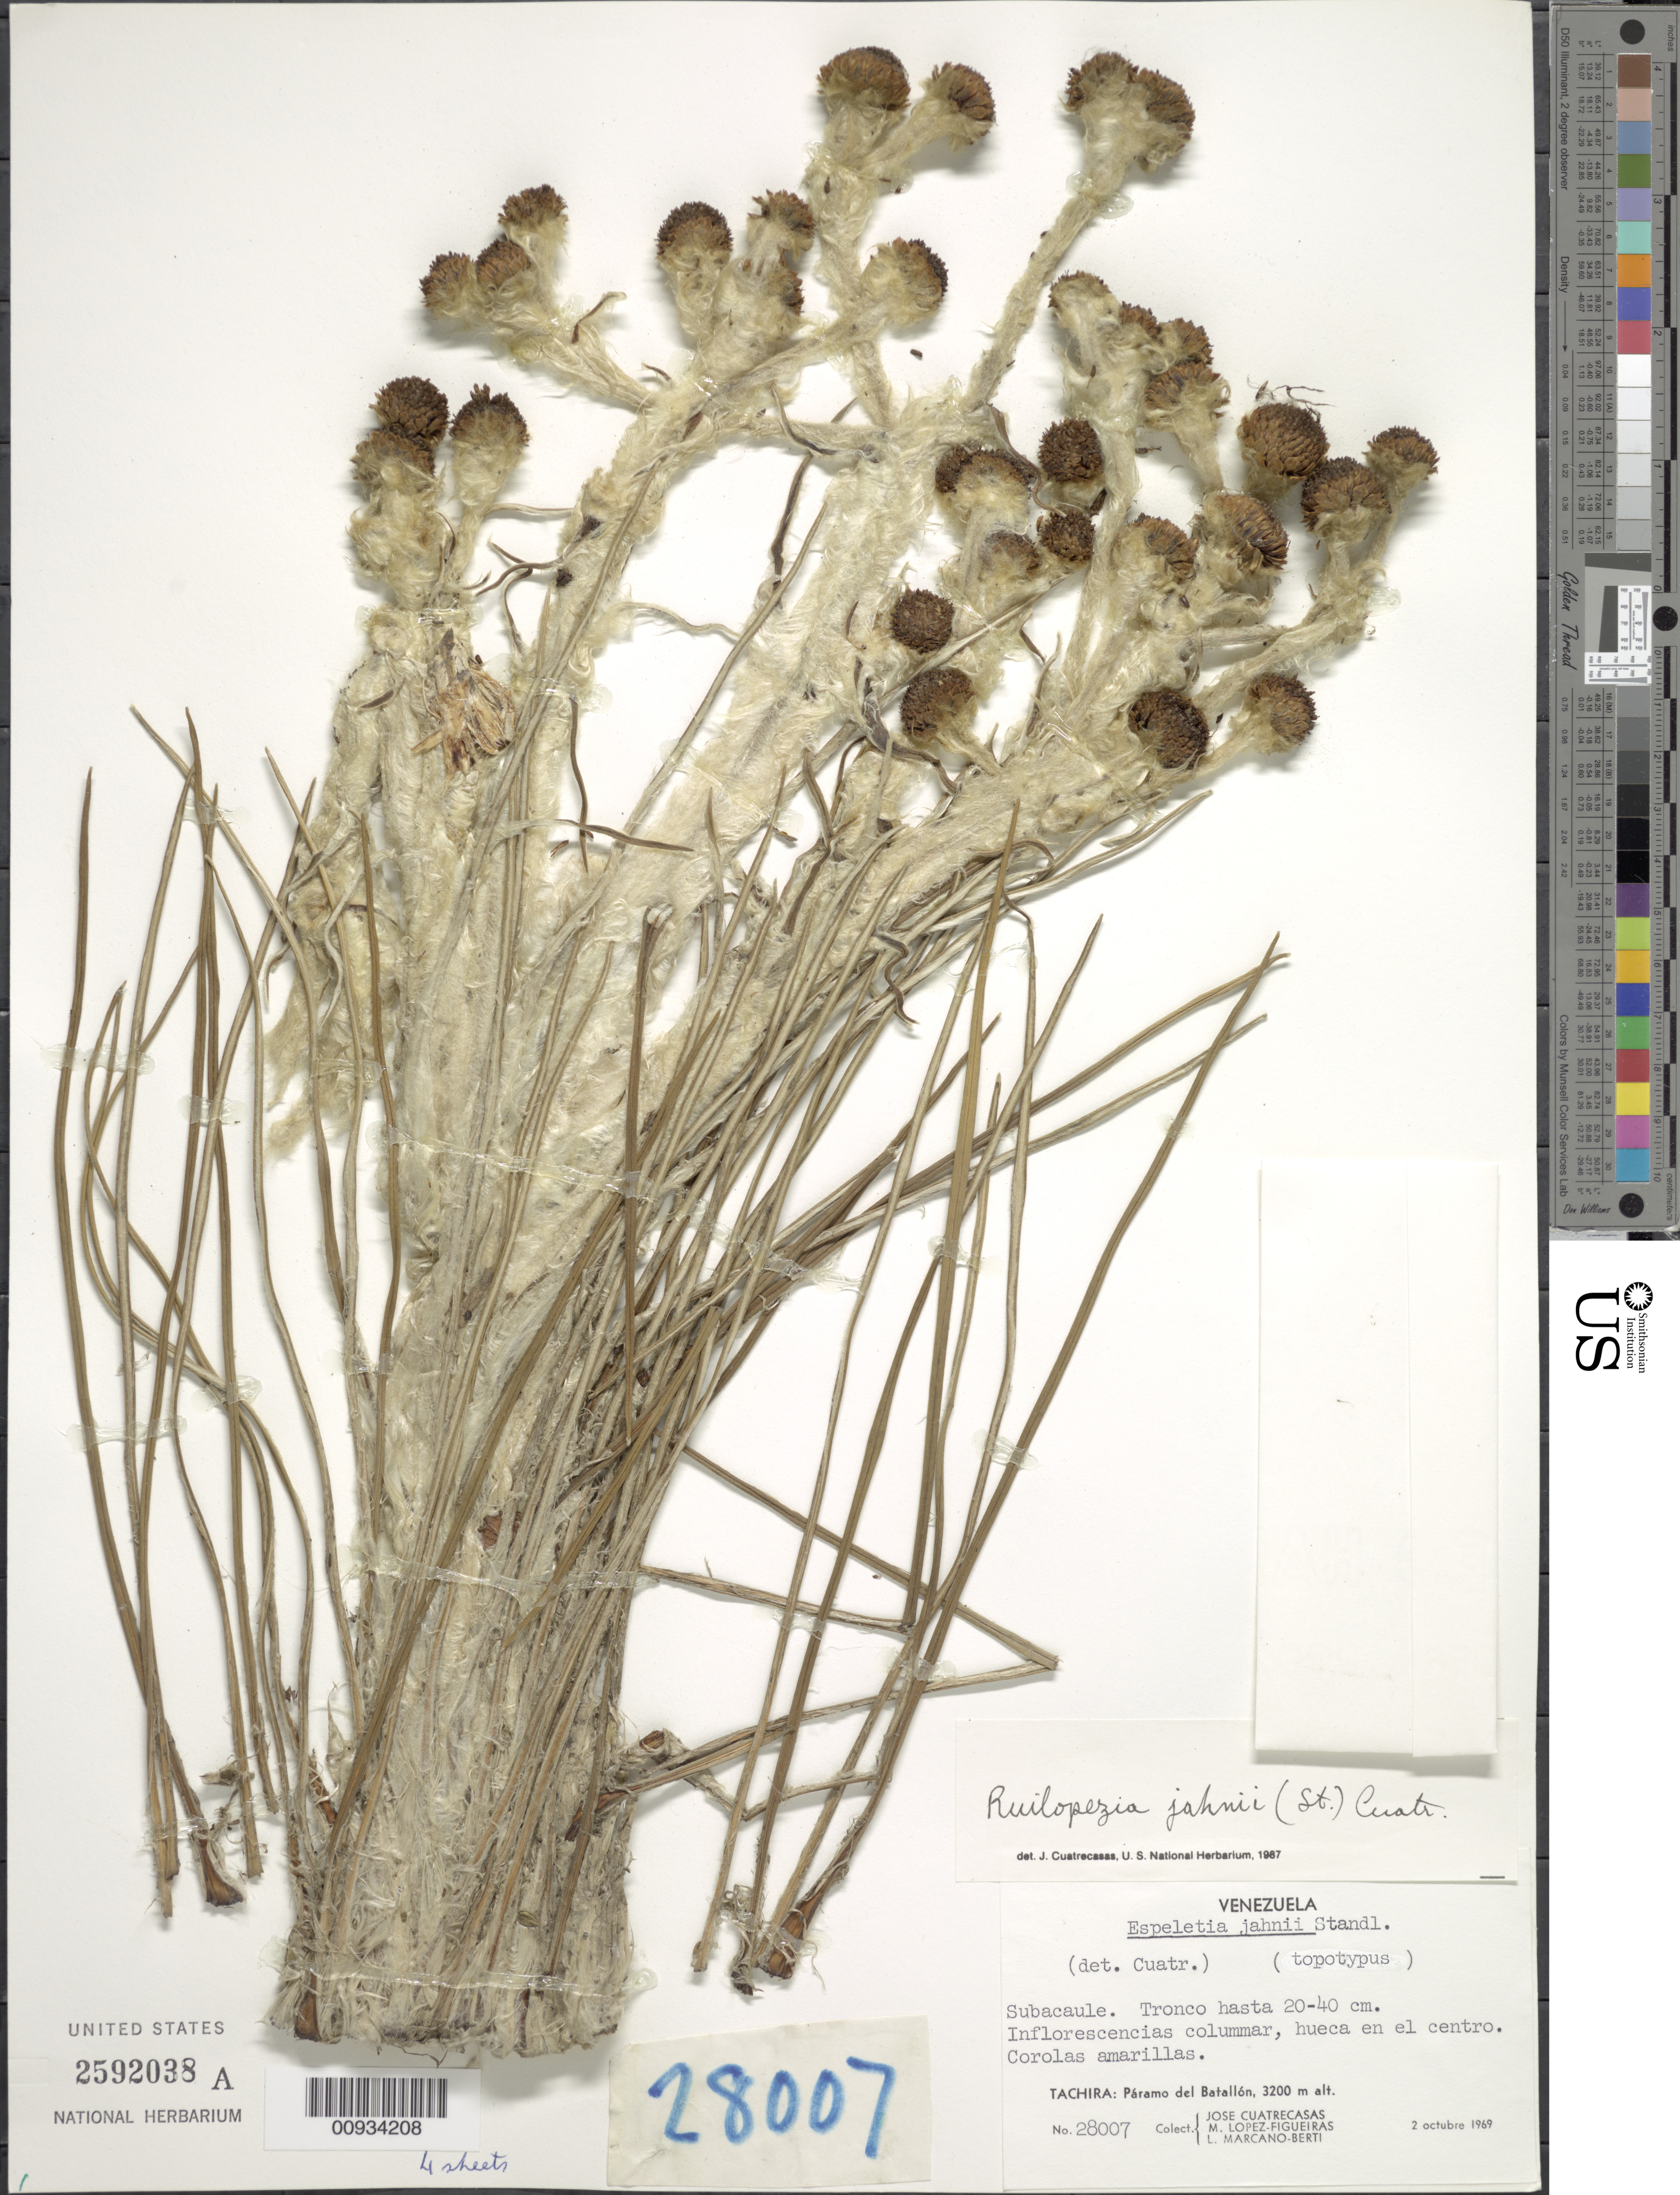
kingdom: Plantae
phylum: Tracheophyta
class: Magnoliopsida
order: Asterales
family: Asteraceae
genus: Ruilopezia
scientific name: Ruilopezia jahnii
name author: (Standl.) Cuatrec.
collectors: J. Cuatrecasas, M. López Figueiras & L. Marcano-Berti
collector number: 28008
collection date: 1969-10-02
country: Venezuela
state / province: Táchira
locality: Páramo del Batallón. Páramo del Batallón.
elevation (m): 3200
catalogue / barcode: US 2592038A